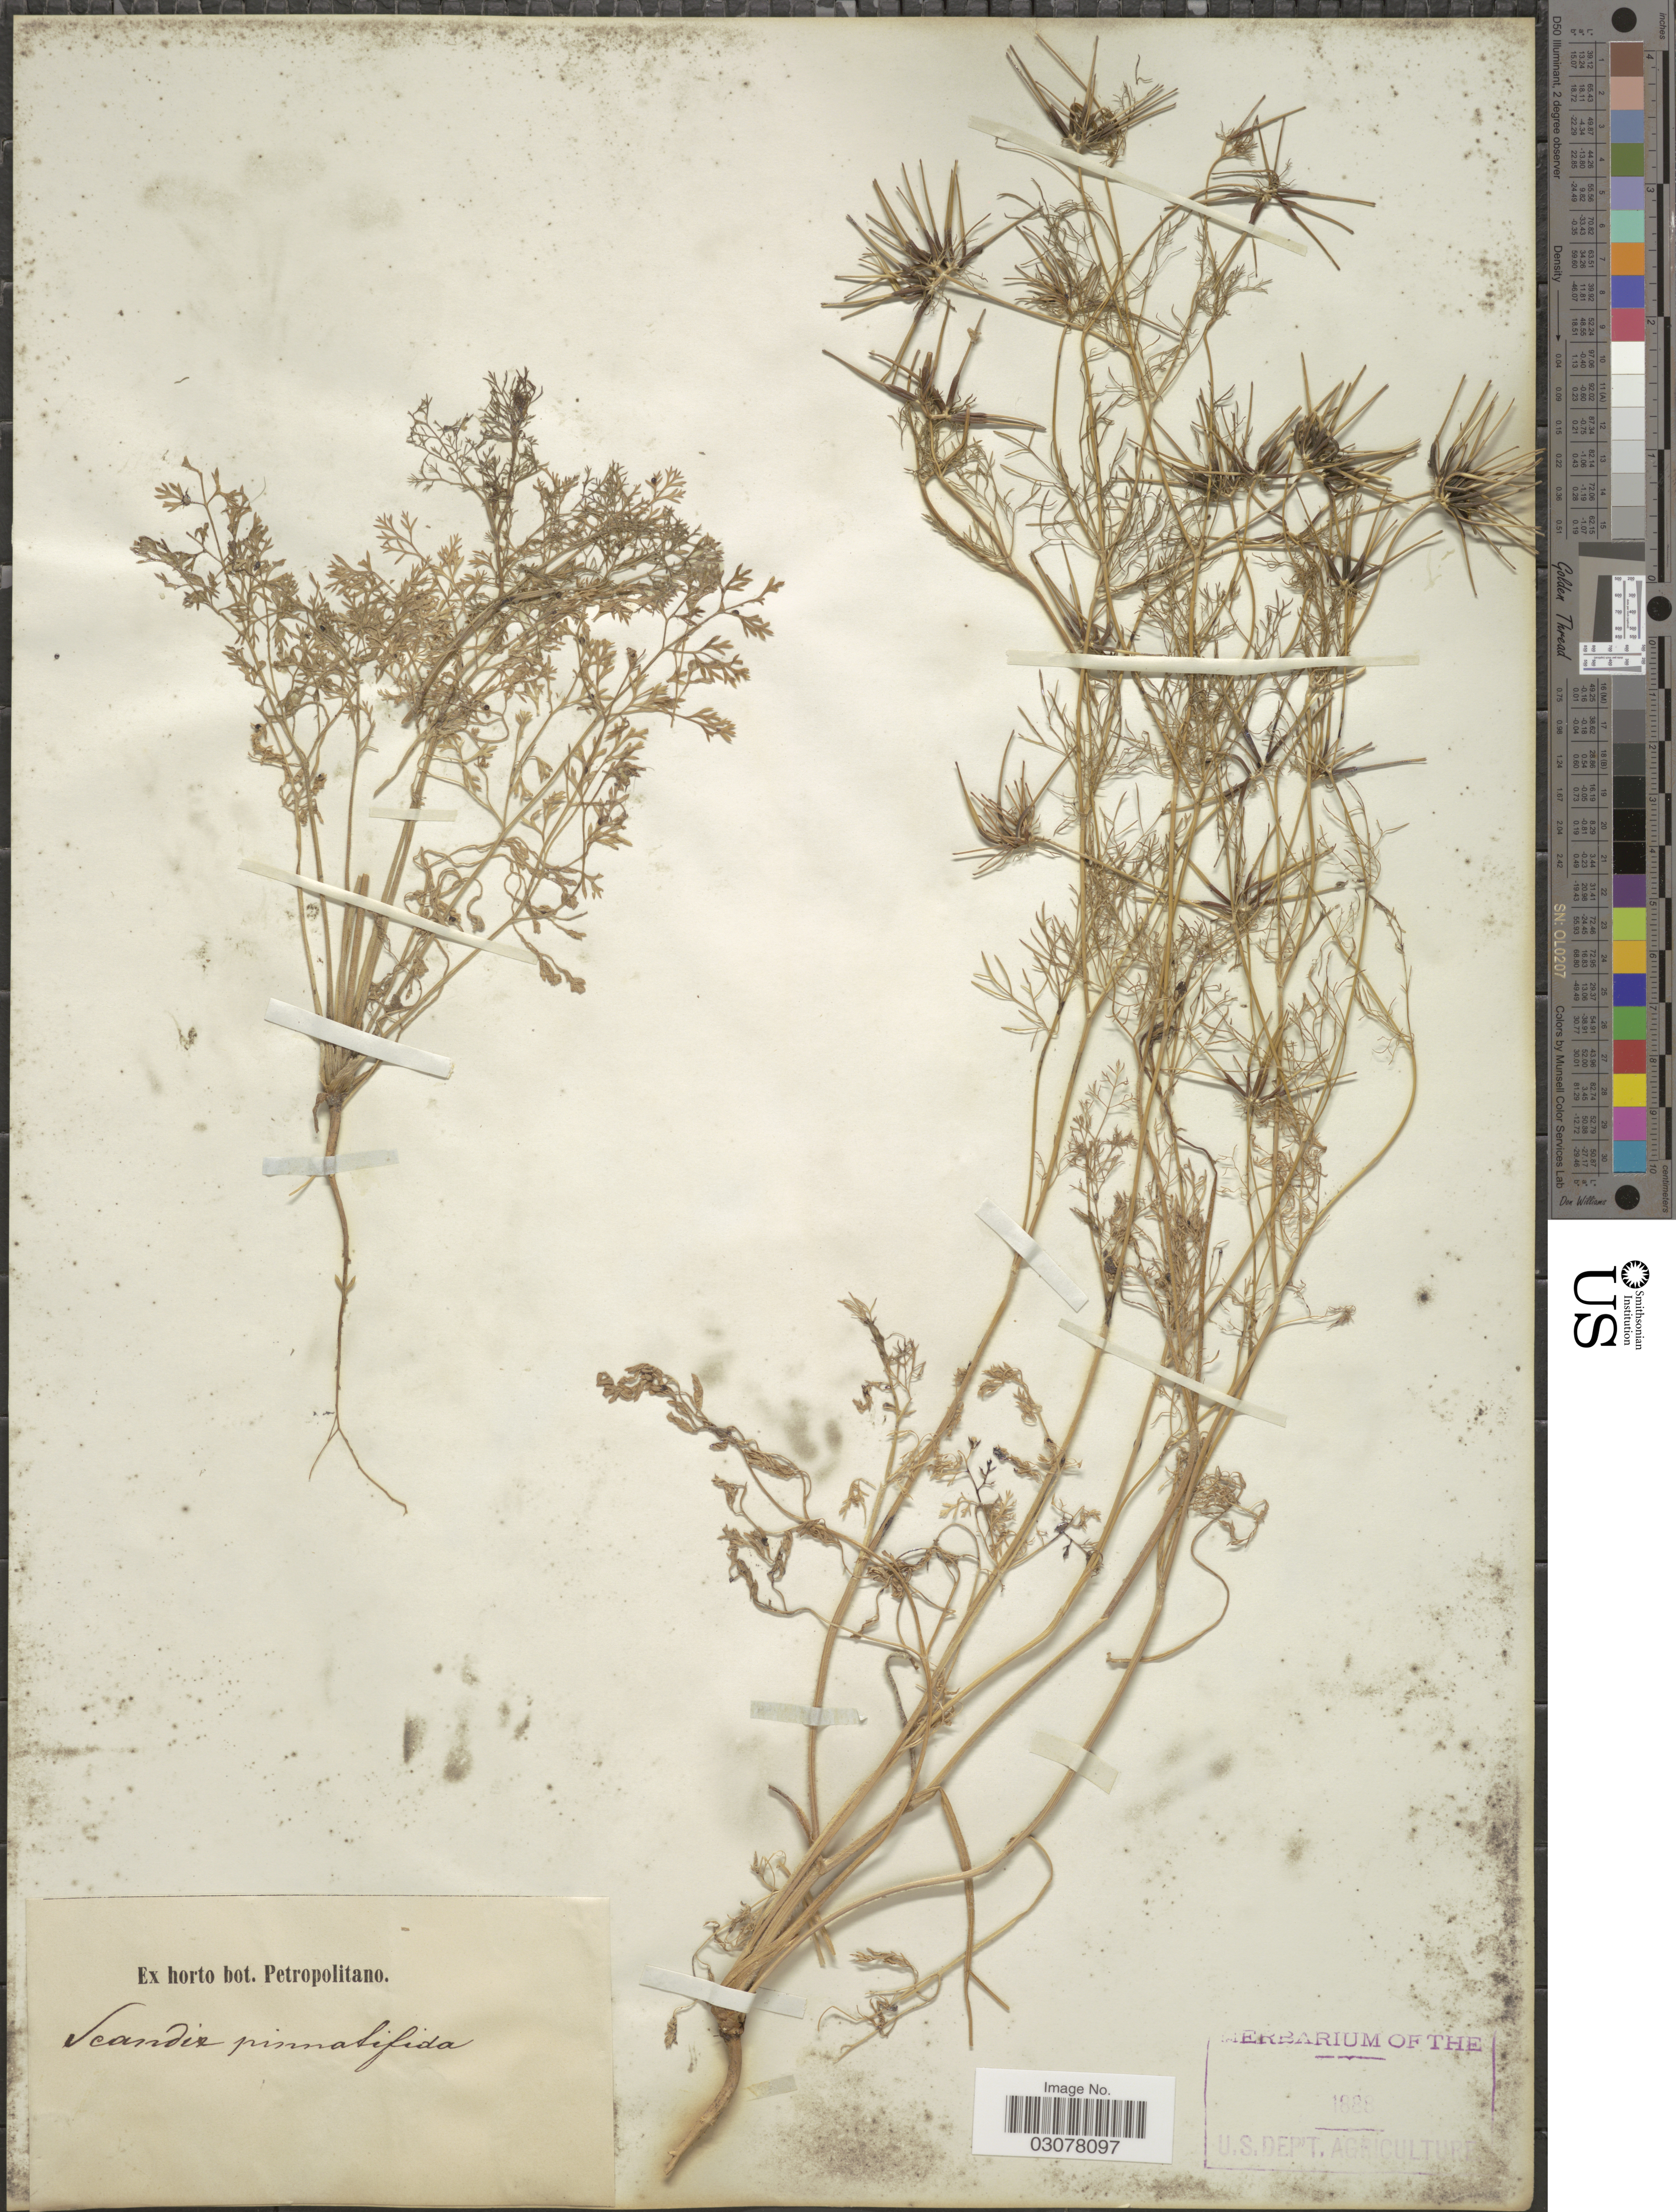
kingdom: Plantae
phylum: Tracheophyta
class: Magnoliopsida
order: Apiales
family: Apiaceae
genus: Scandix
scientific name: Scandix pinnatifida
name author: Vent.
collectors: ex Horto Bot. Petropolitano